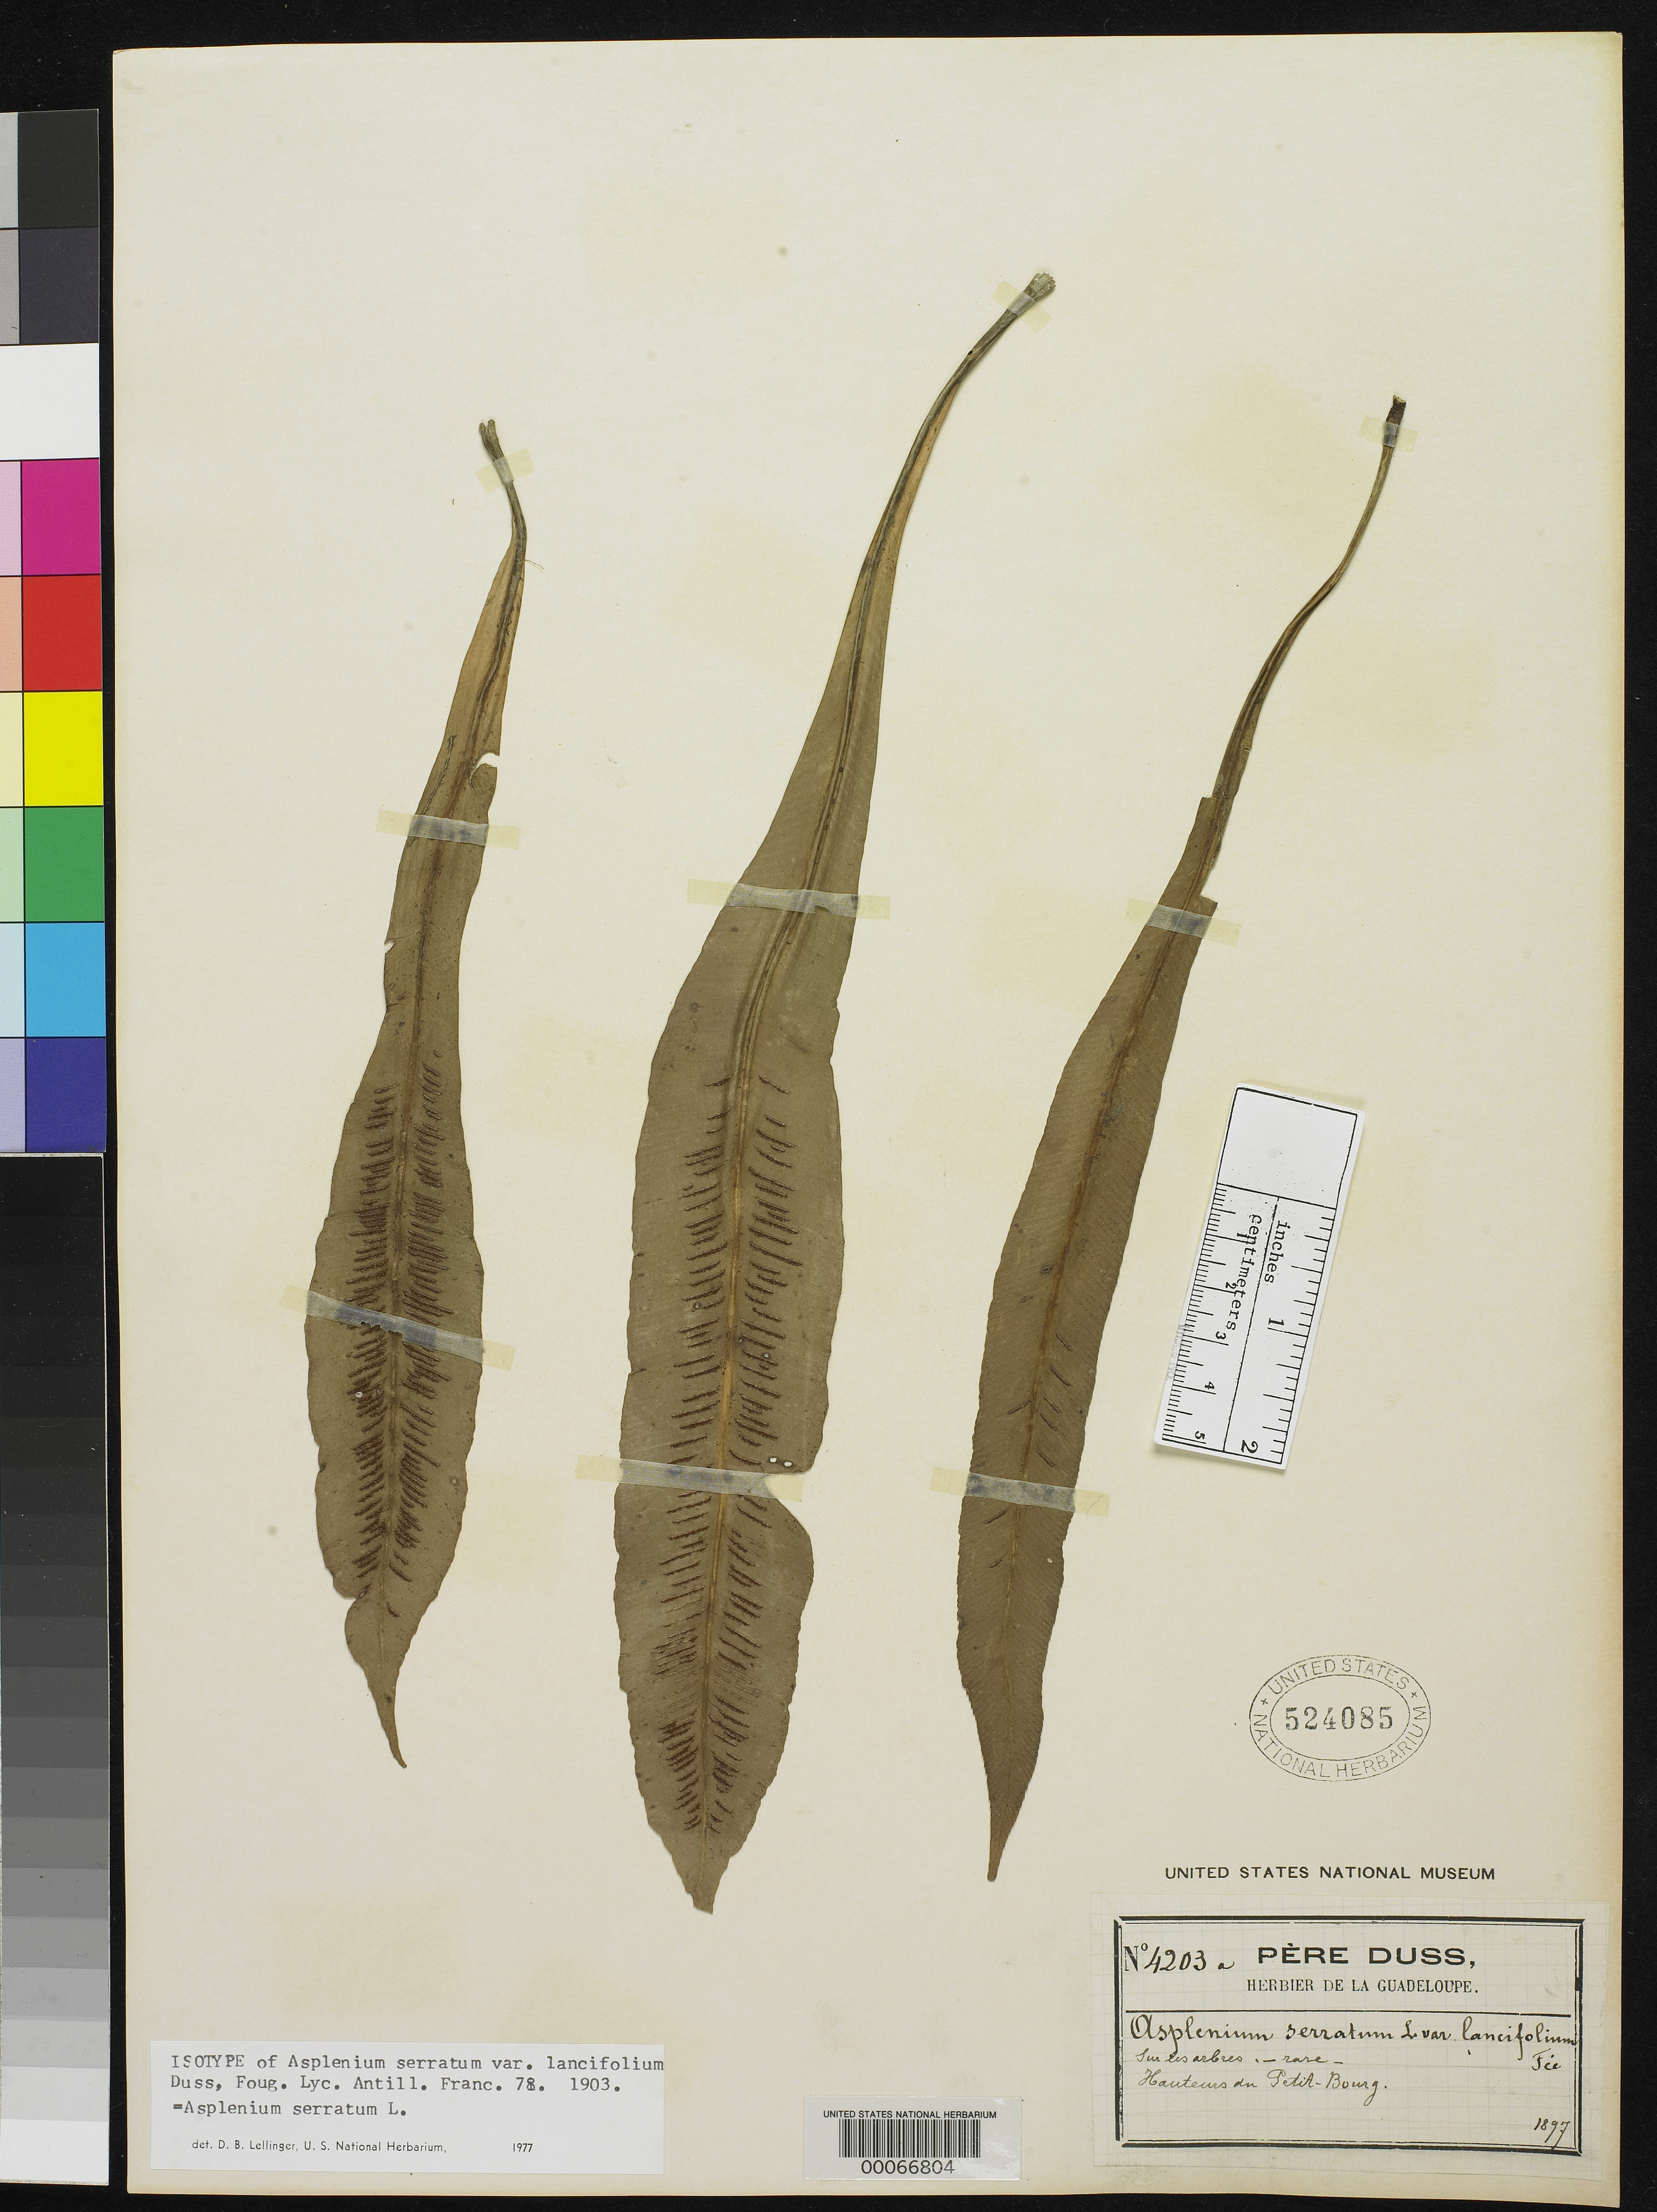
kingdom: Plantae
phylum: Tracheophyta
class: Polypodiopsida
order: Polypodiales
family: Aspleniaceae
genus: Asplenium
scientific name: Asplenium serratum var. lancifolium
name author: Duss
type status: Isotype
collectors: Père Duss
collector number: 4203a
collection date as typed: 1897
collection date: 1897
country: Guadeloupe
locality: Petit-Bourg.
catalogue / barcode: US 524085